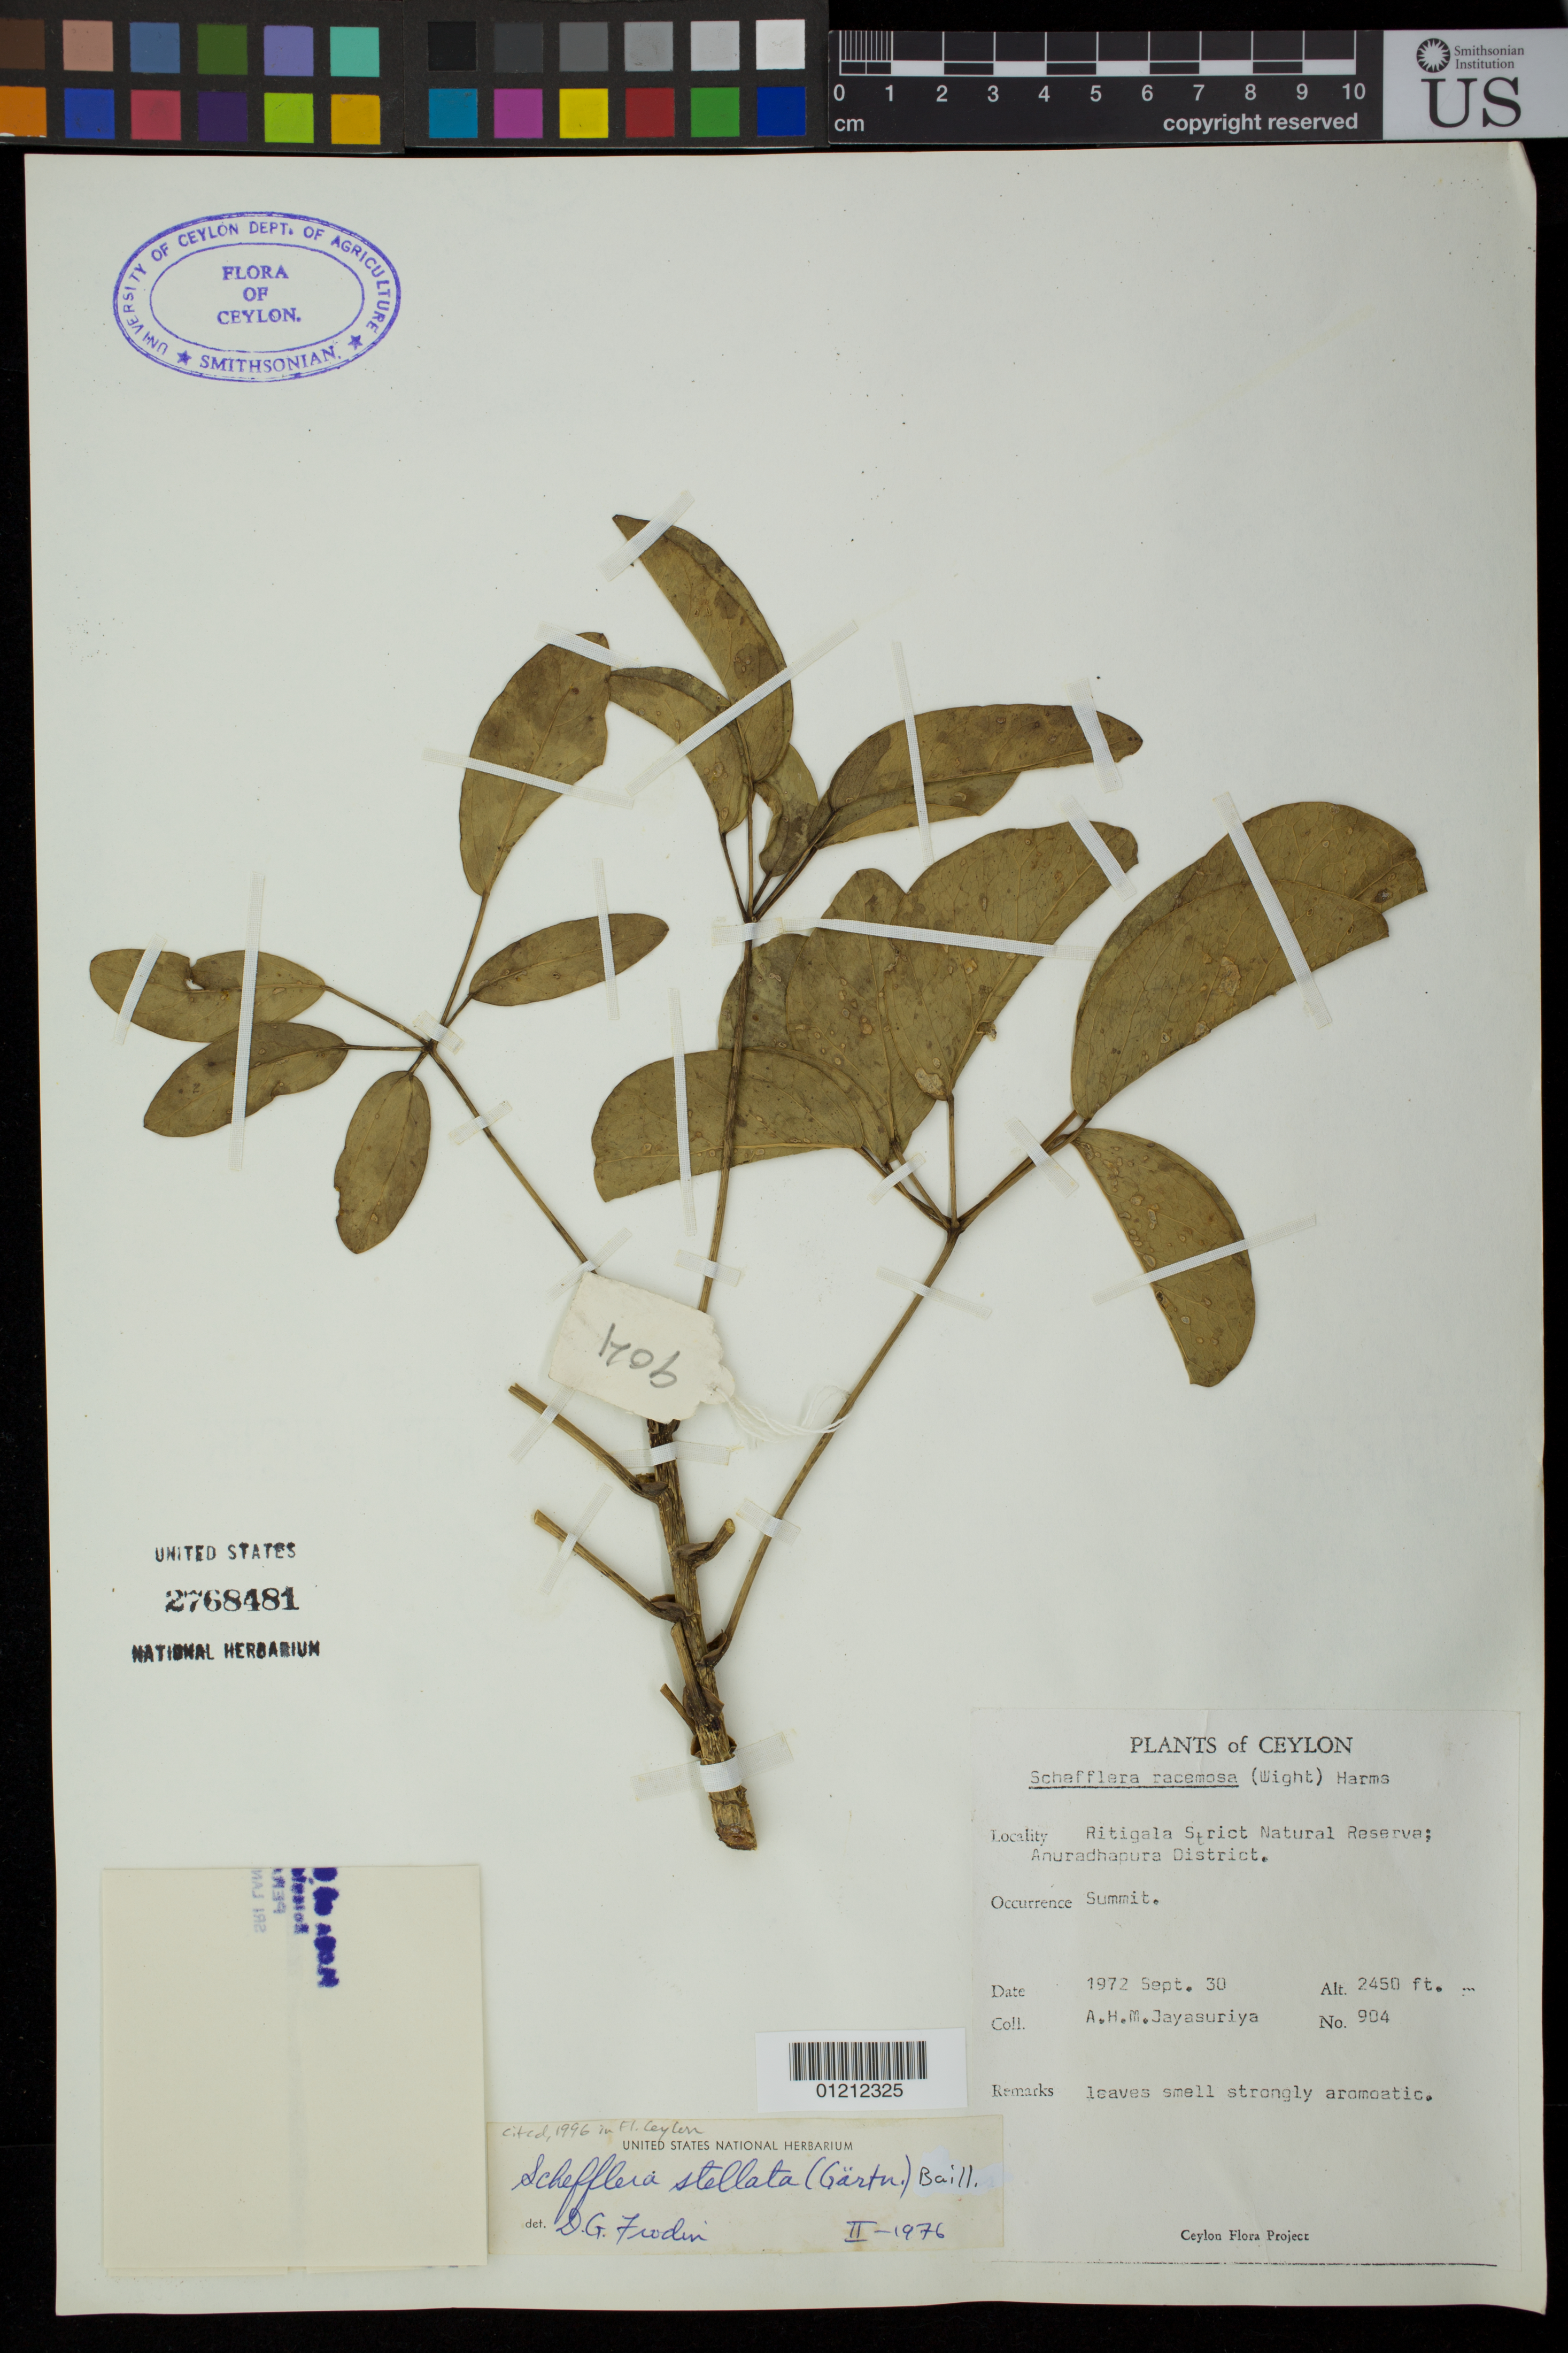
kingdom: Plantae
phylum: Tracheophyta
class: Magnoliopsida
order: Apiales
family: Araliaceae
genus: Schefflera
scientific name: Schefflera stellata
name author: (Gaertn.) Baill.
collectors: A. H. Jayasuriya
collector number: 904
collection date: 1972-09-30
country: Sri Lanka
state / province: North Central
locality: Ceylon. Ritigala Strict Natural Reserve; Anuradhapura District.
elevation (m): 747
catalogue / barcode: US 2768481